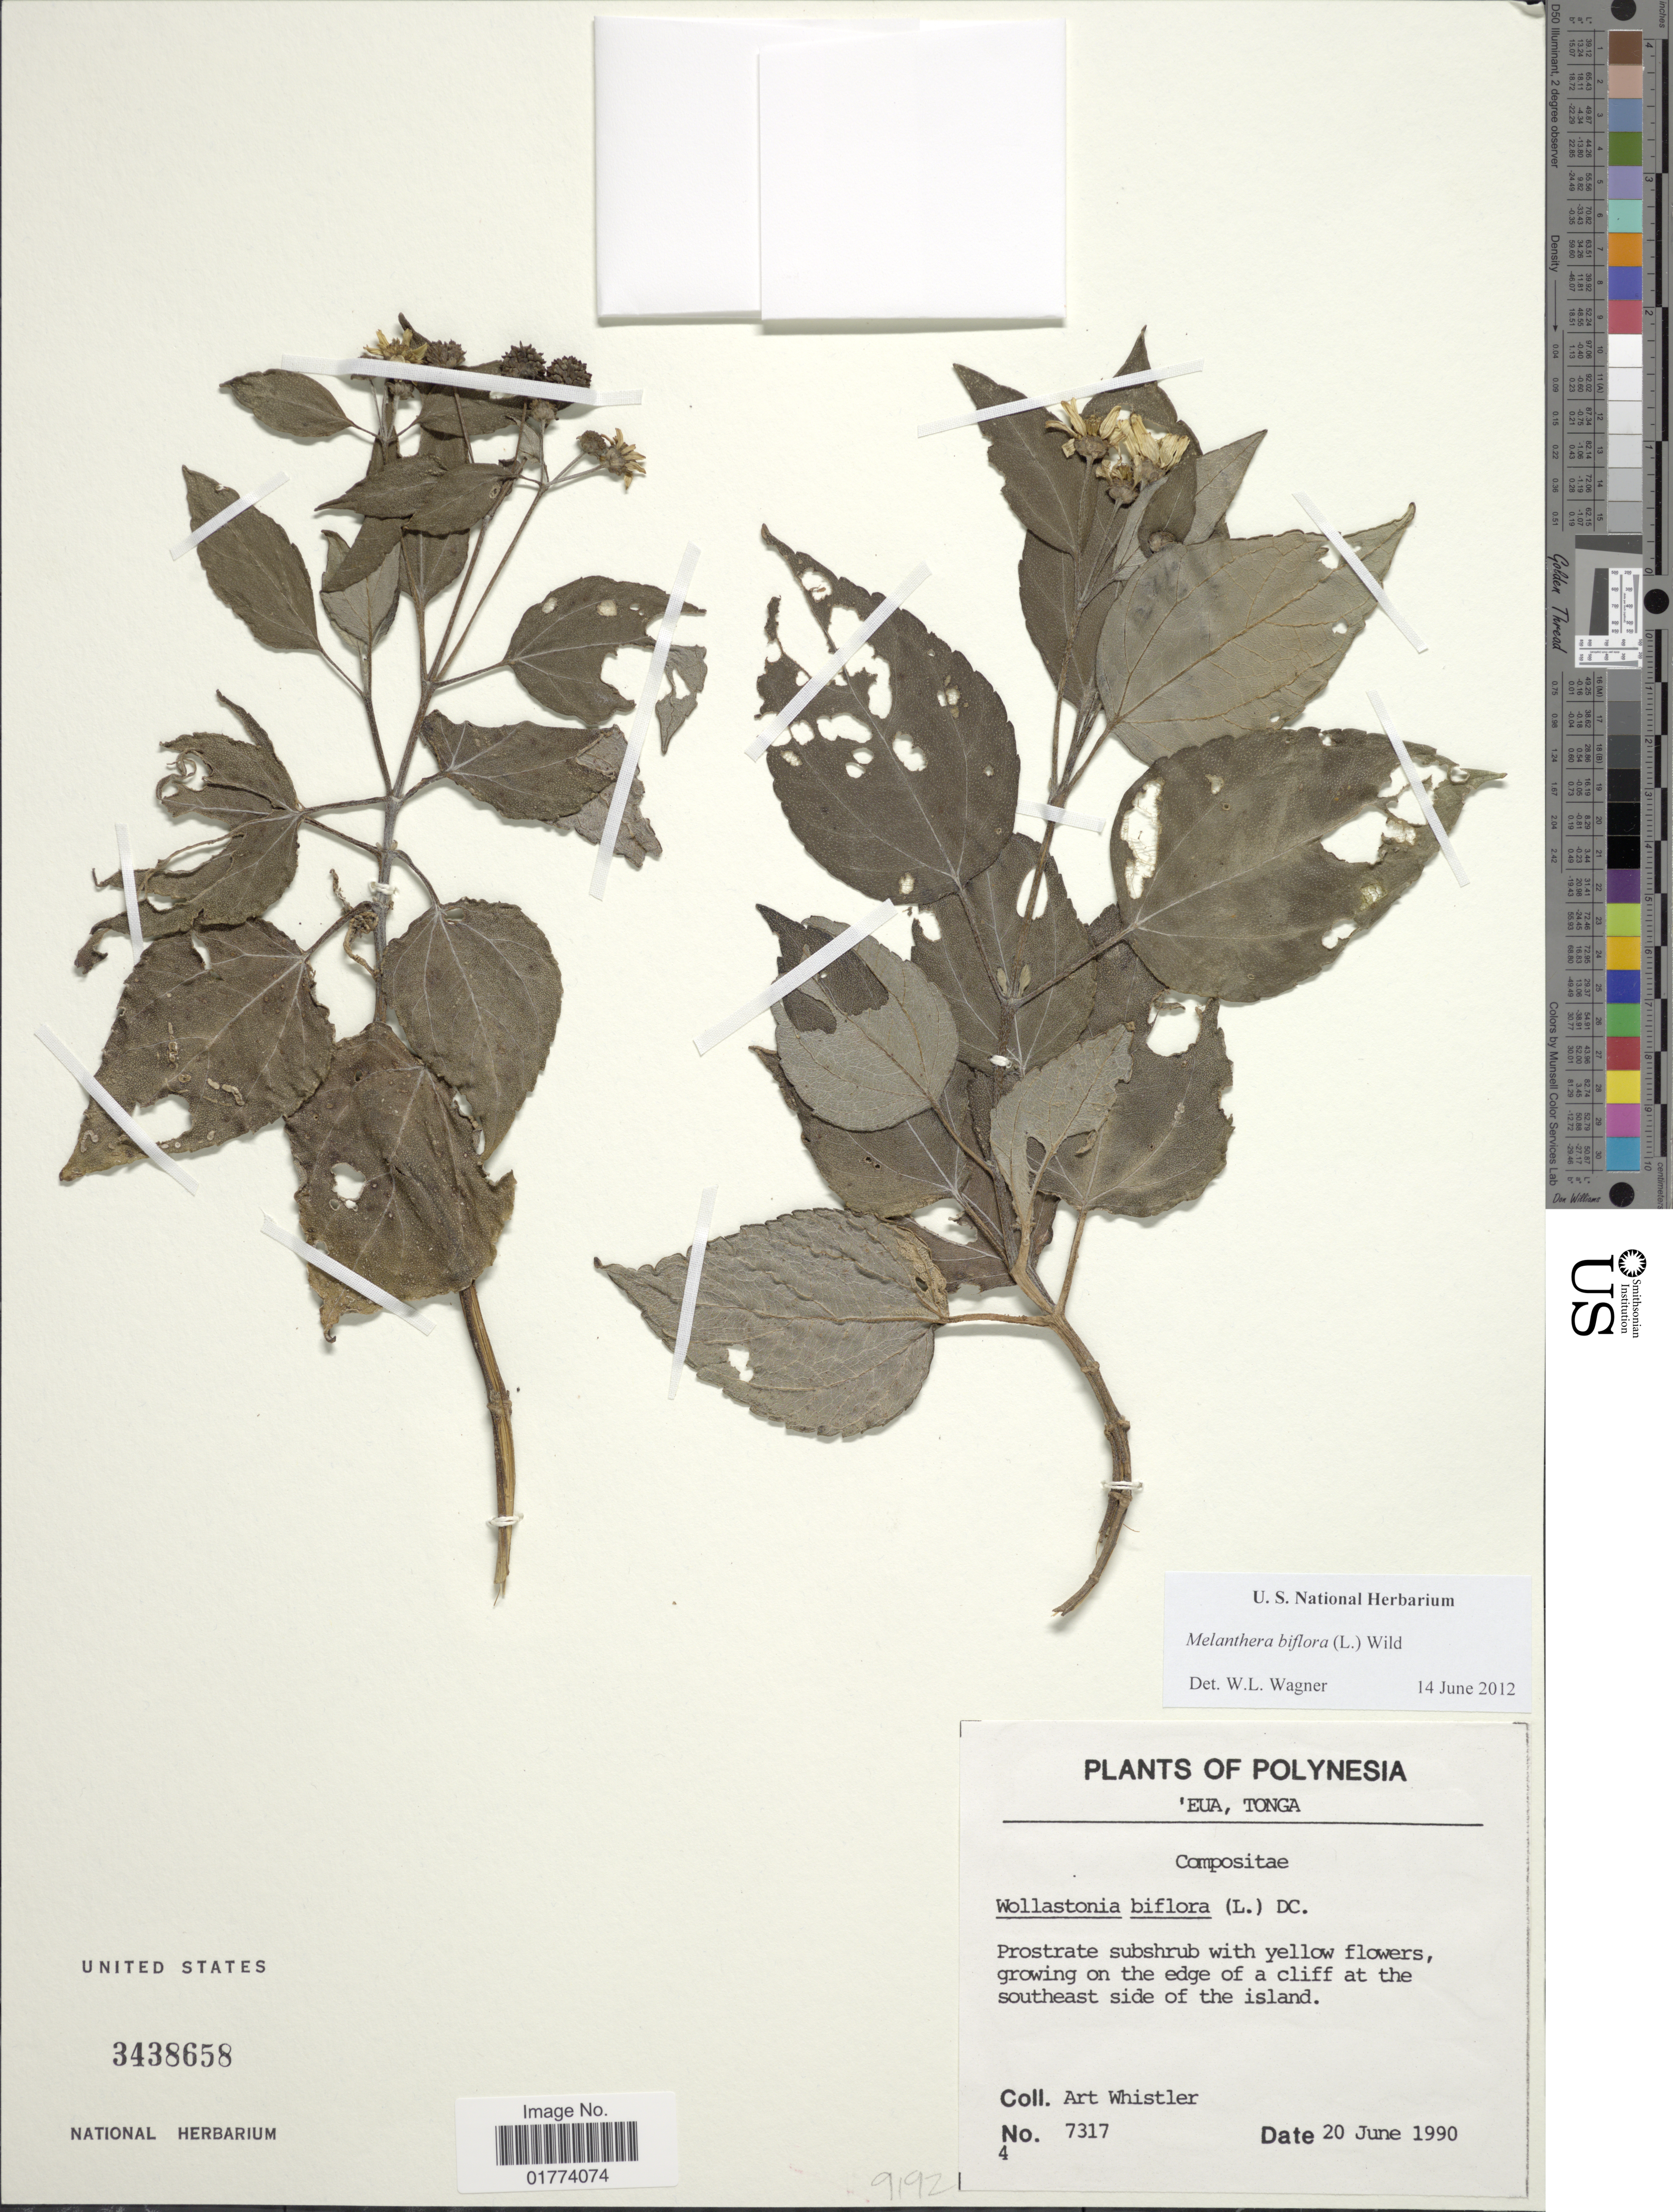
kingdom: Plantae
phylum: Tracheophyta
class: Magnoliopsida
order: Asterales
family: Asteraceae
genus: Wollastonia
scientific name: Wollastonia uniflora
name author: (Willd.) Orchard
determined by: Wagner, W. L., (BOT), Smithsonian Institution - National Museum of Natural History (UNITED STATES)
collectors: A. Whistler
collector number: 7317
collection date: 1990-06-20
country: Tonga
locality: Polynesia, 'Eua, at the southeast side of the island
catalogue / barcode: US 3438658